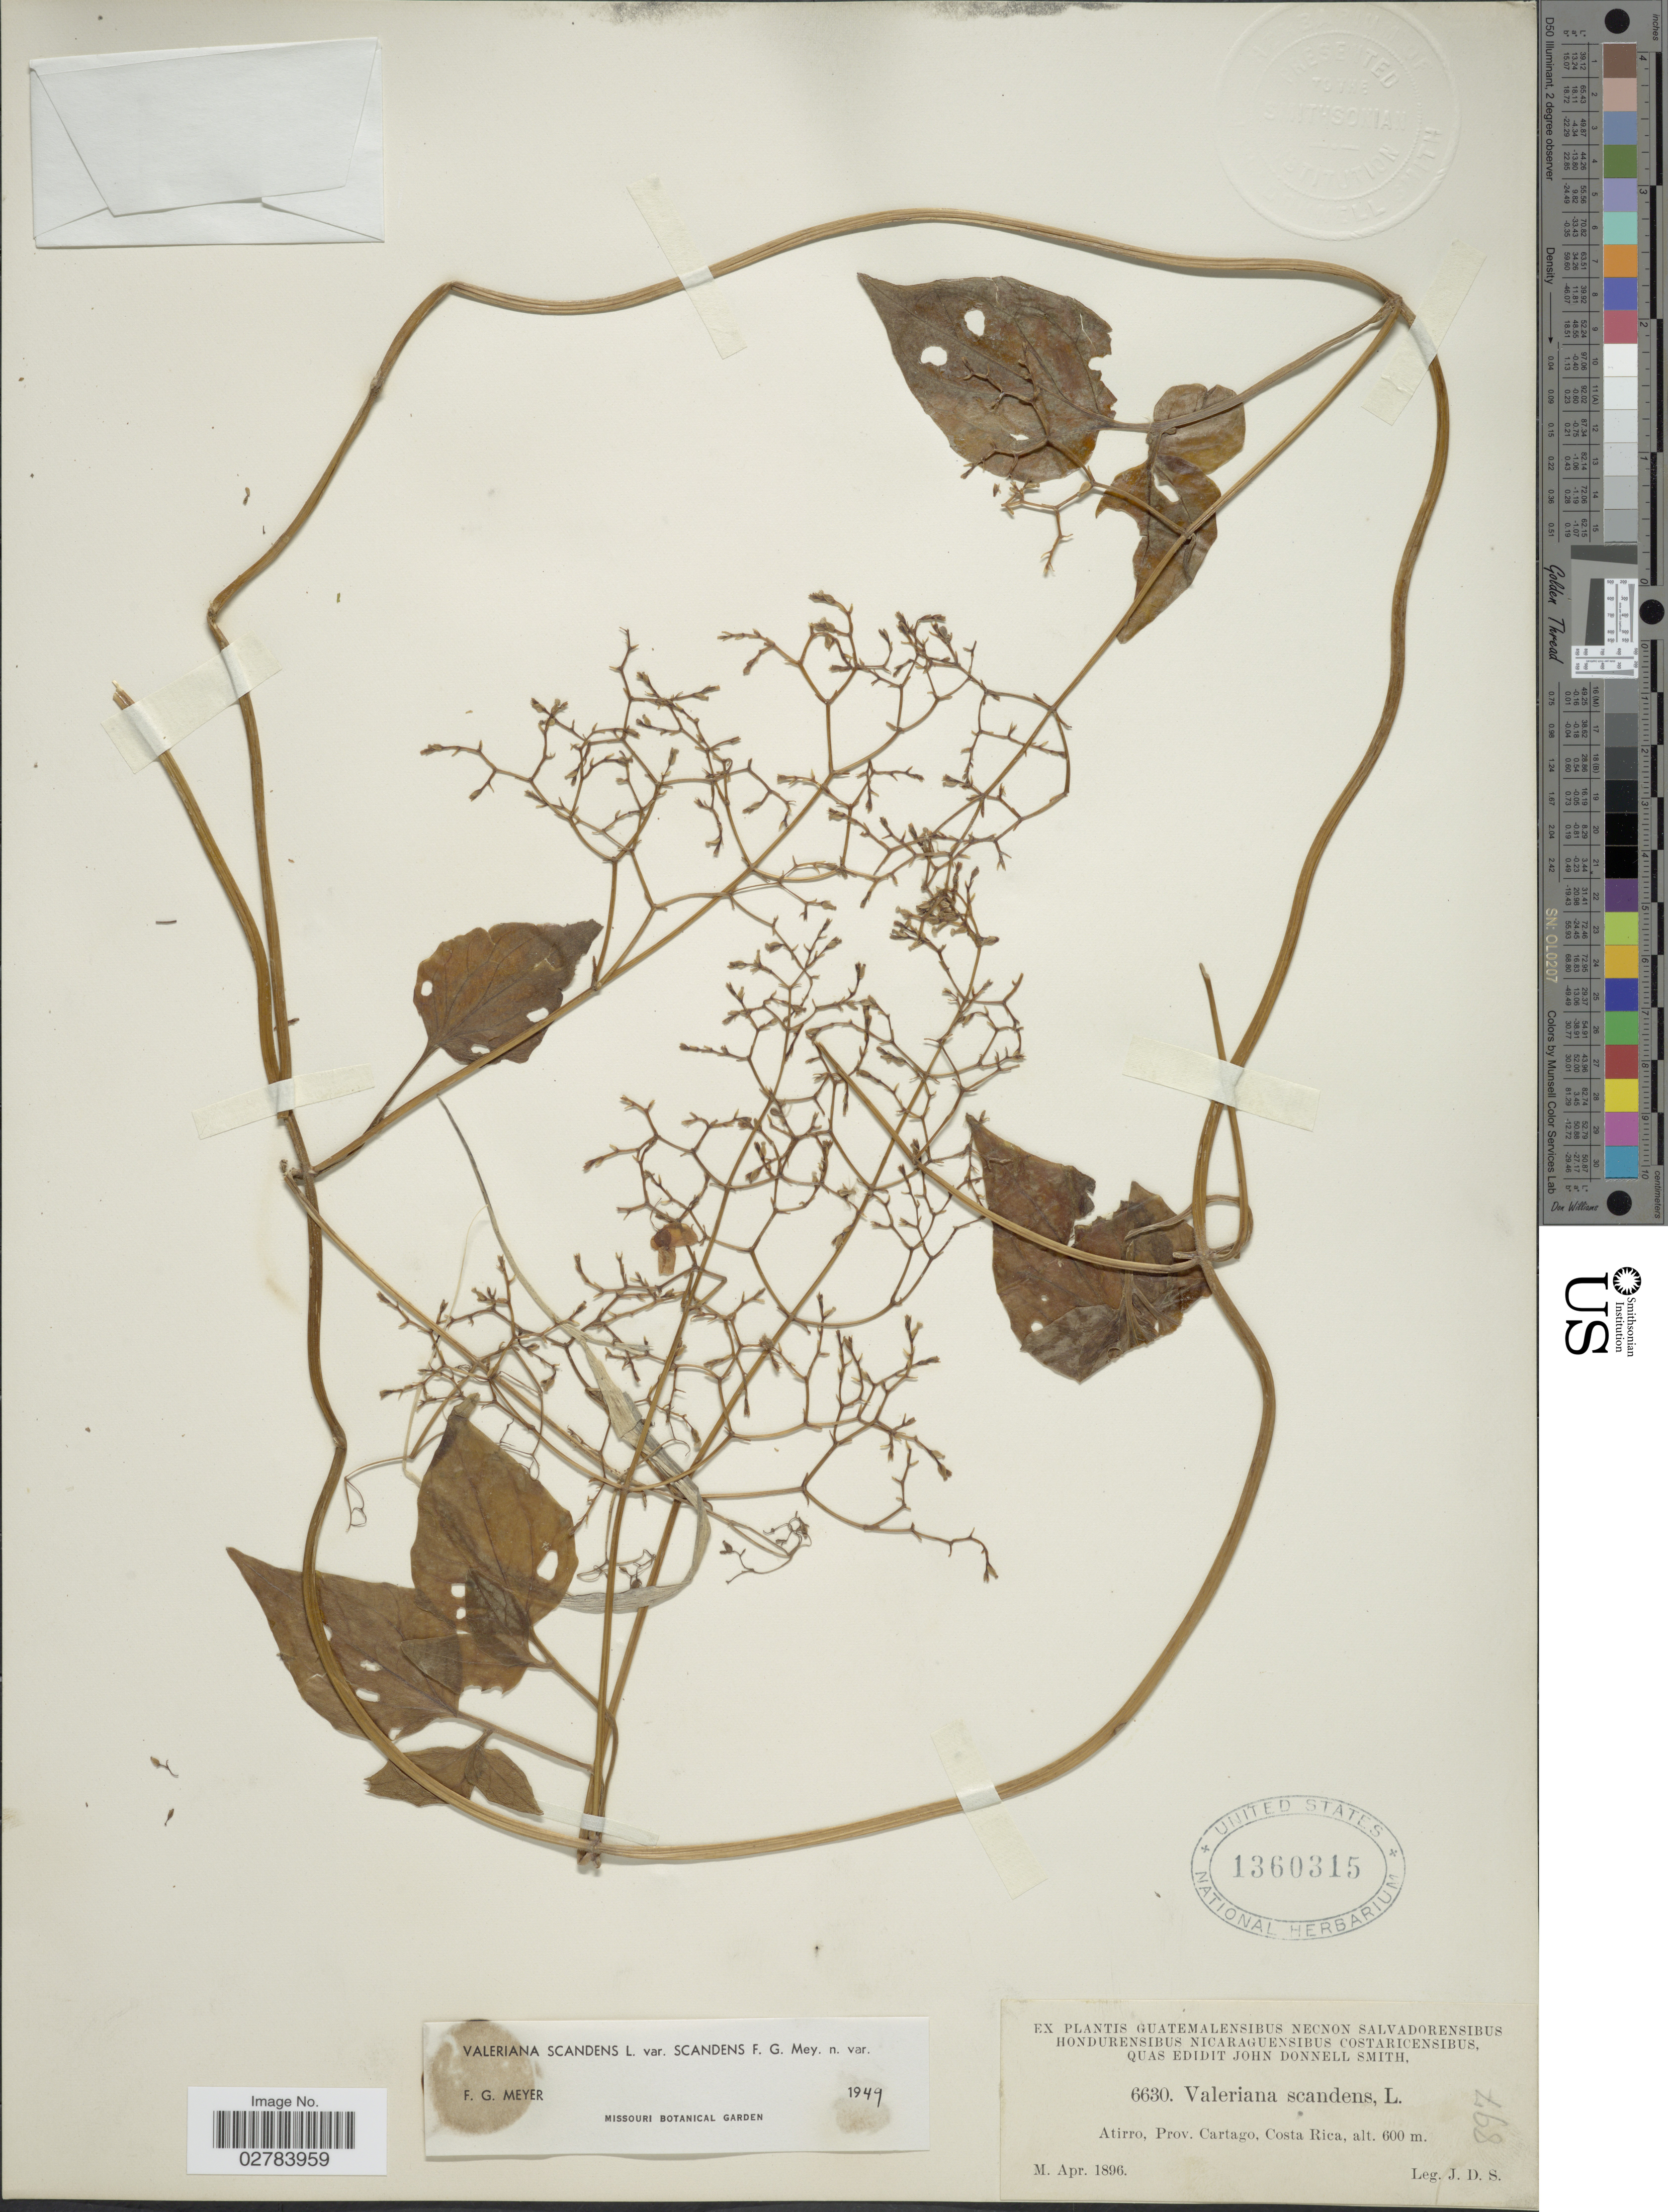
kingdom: Plantae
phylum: Tracheophyta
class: Magnoliopsida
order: Dipsacales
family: Caprifoliaceae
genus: Valeriana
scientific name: Valeriana scandens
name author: L.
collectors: J. Donnell Smith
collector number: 6630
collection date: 1896-04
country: Costa Rica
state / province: Cartago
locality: Atirro.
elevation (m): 600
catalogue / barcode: US 1360315